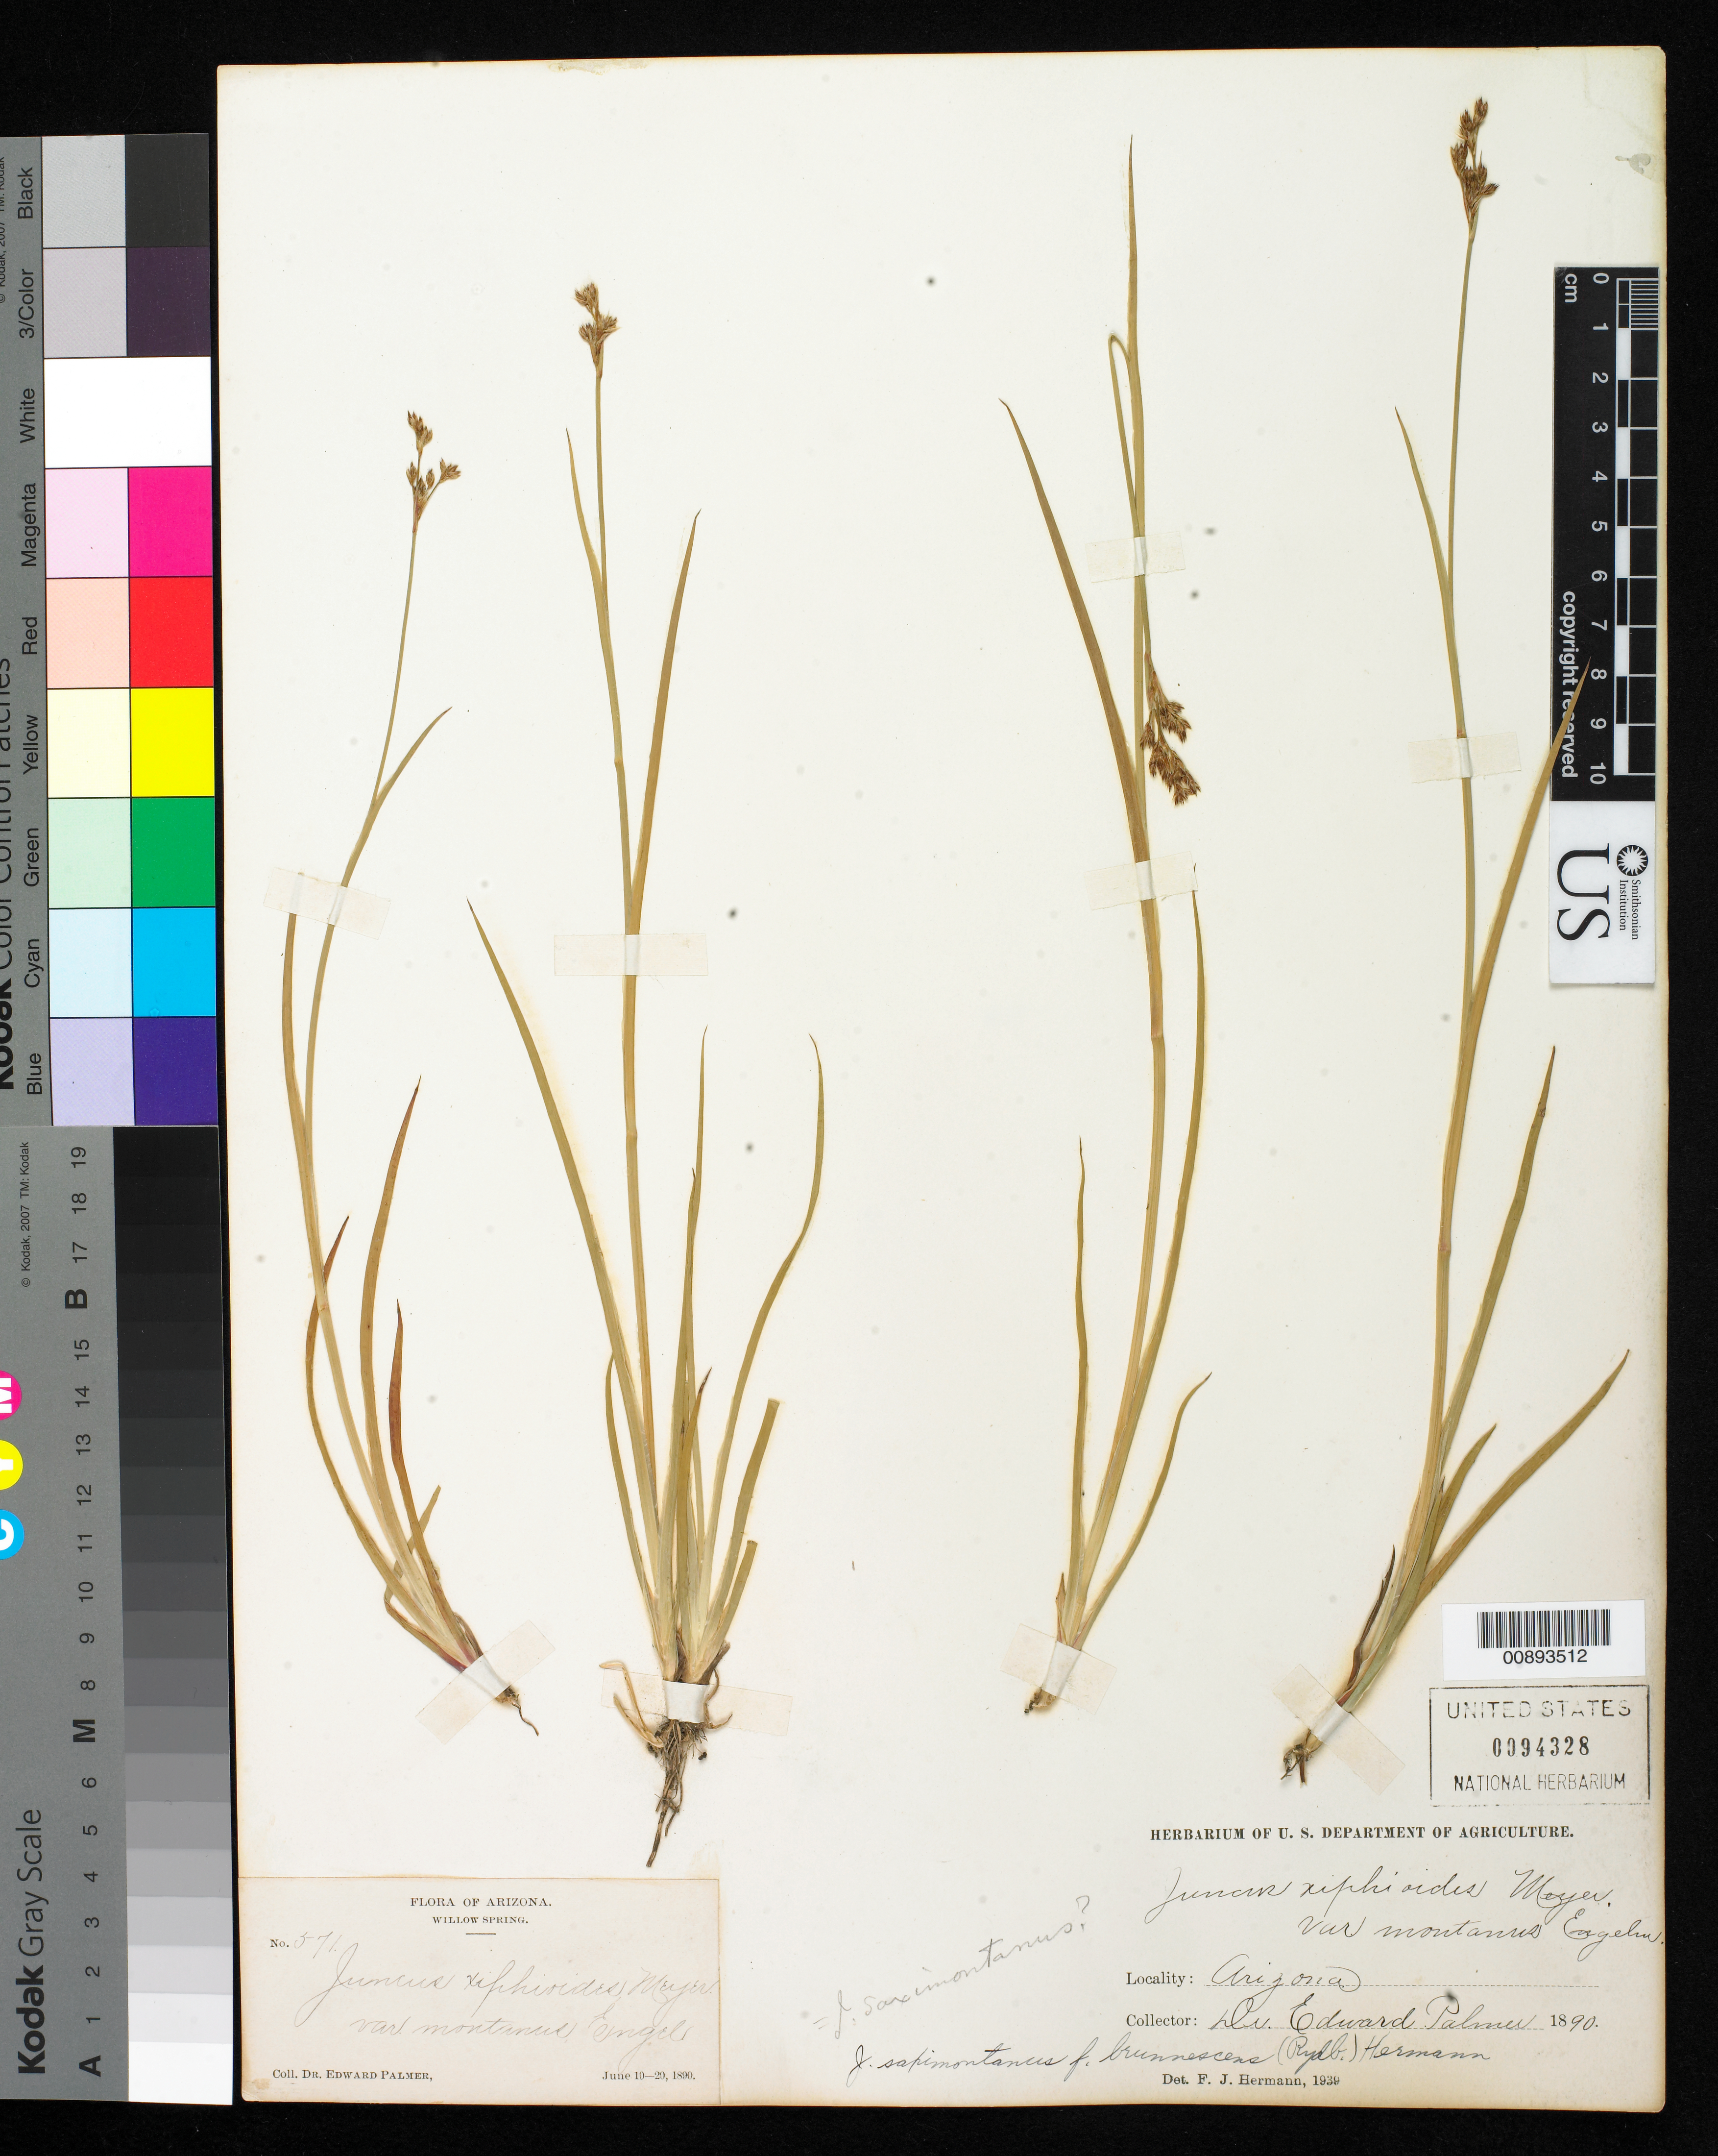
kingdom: Plantae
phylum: Tracheophyta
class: Liliopsida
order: Poales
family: Juncaceae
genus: Juncus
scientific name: Juncus saximontanus f. brunnescens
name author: (Rydb.) F.J. Herm.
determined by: Hermann, F. J.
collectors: E. Palmer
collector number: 571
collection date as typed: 10 Jun 1890 to 20 Jun 1890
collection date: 1890-06-10/1890-06-20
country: United States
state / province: Arizona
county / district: Coconino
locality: Willow Spring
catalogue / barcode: US 94328